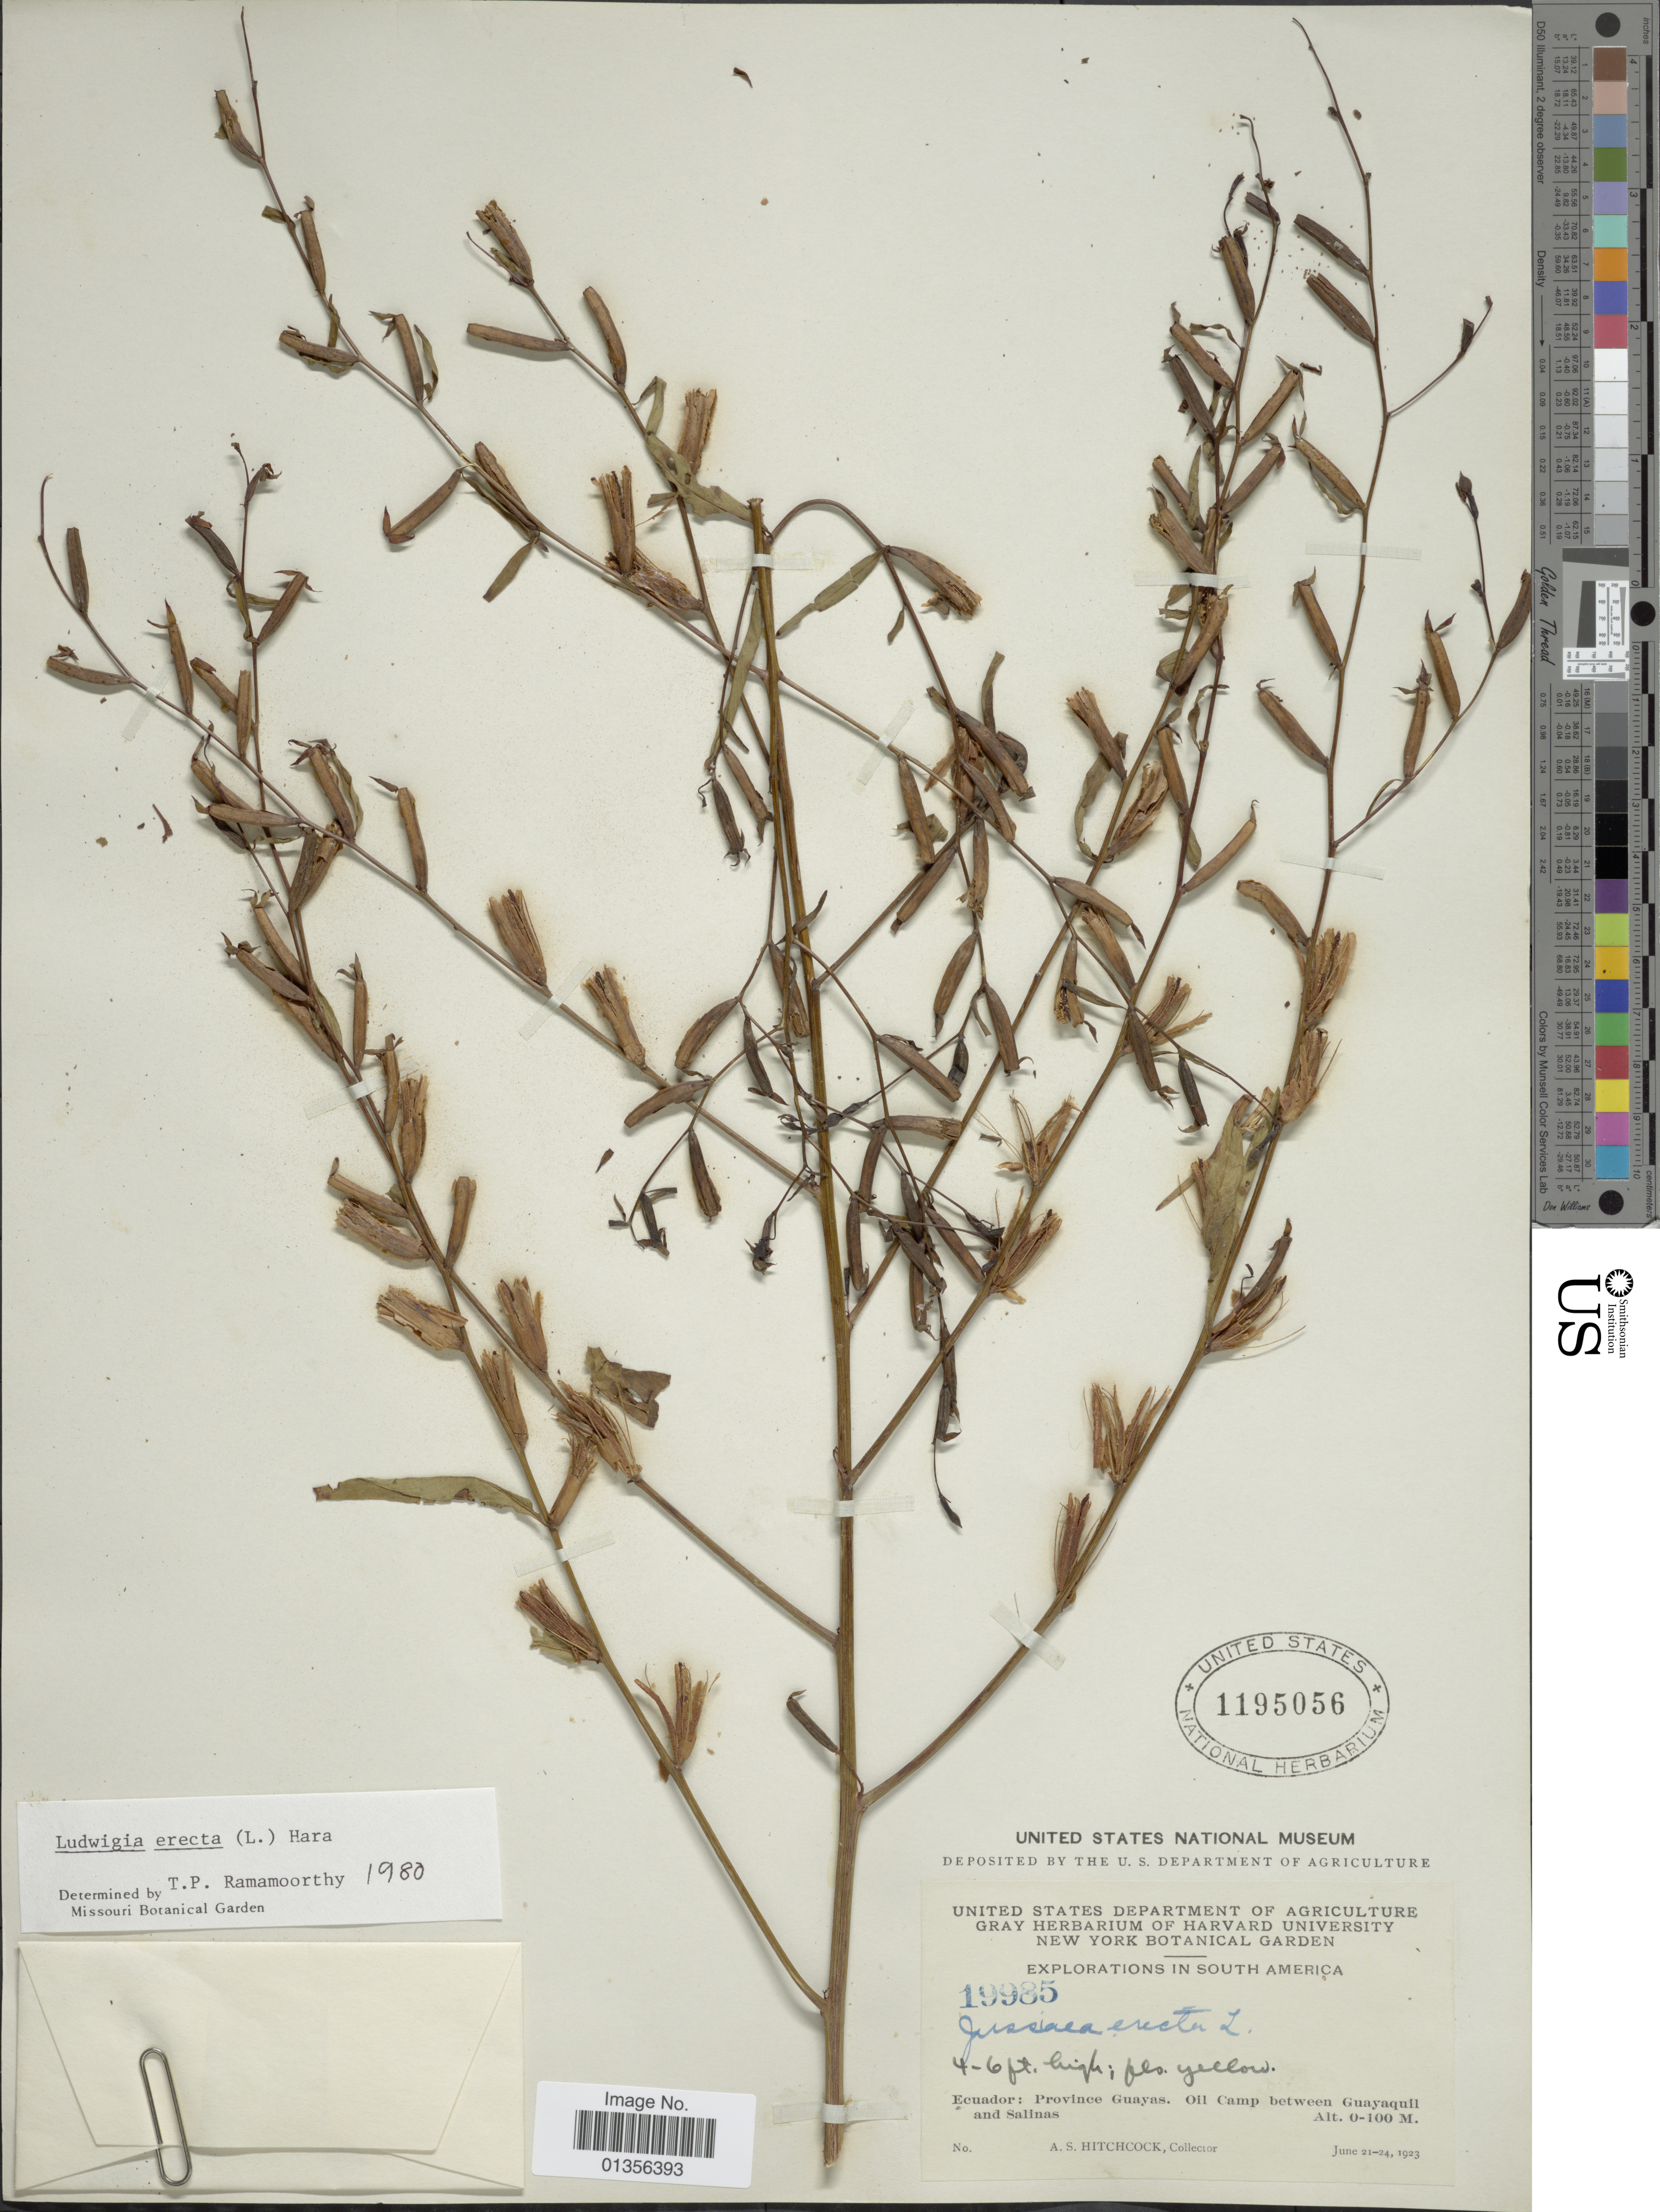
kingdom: Plantae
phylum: Tracheophyta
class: Magnoliopsida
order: Myrtales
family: Onagraceae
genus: Ludwigia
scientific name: Ludwigia erecta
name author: (L.) H. Hara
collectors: A. S. Hitchcock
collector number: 19985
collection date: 1923-06-21/1923-06-24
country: Ecuador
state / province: Guayas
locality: Oil Camp between Guayaquil and Salinas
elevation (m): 0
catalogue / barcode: US 1195056